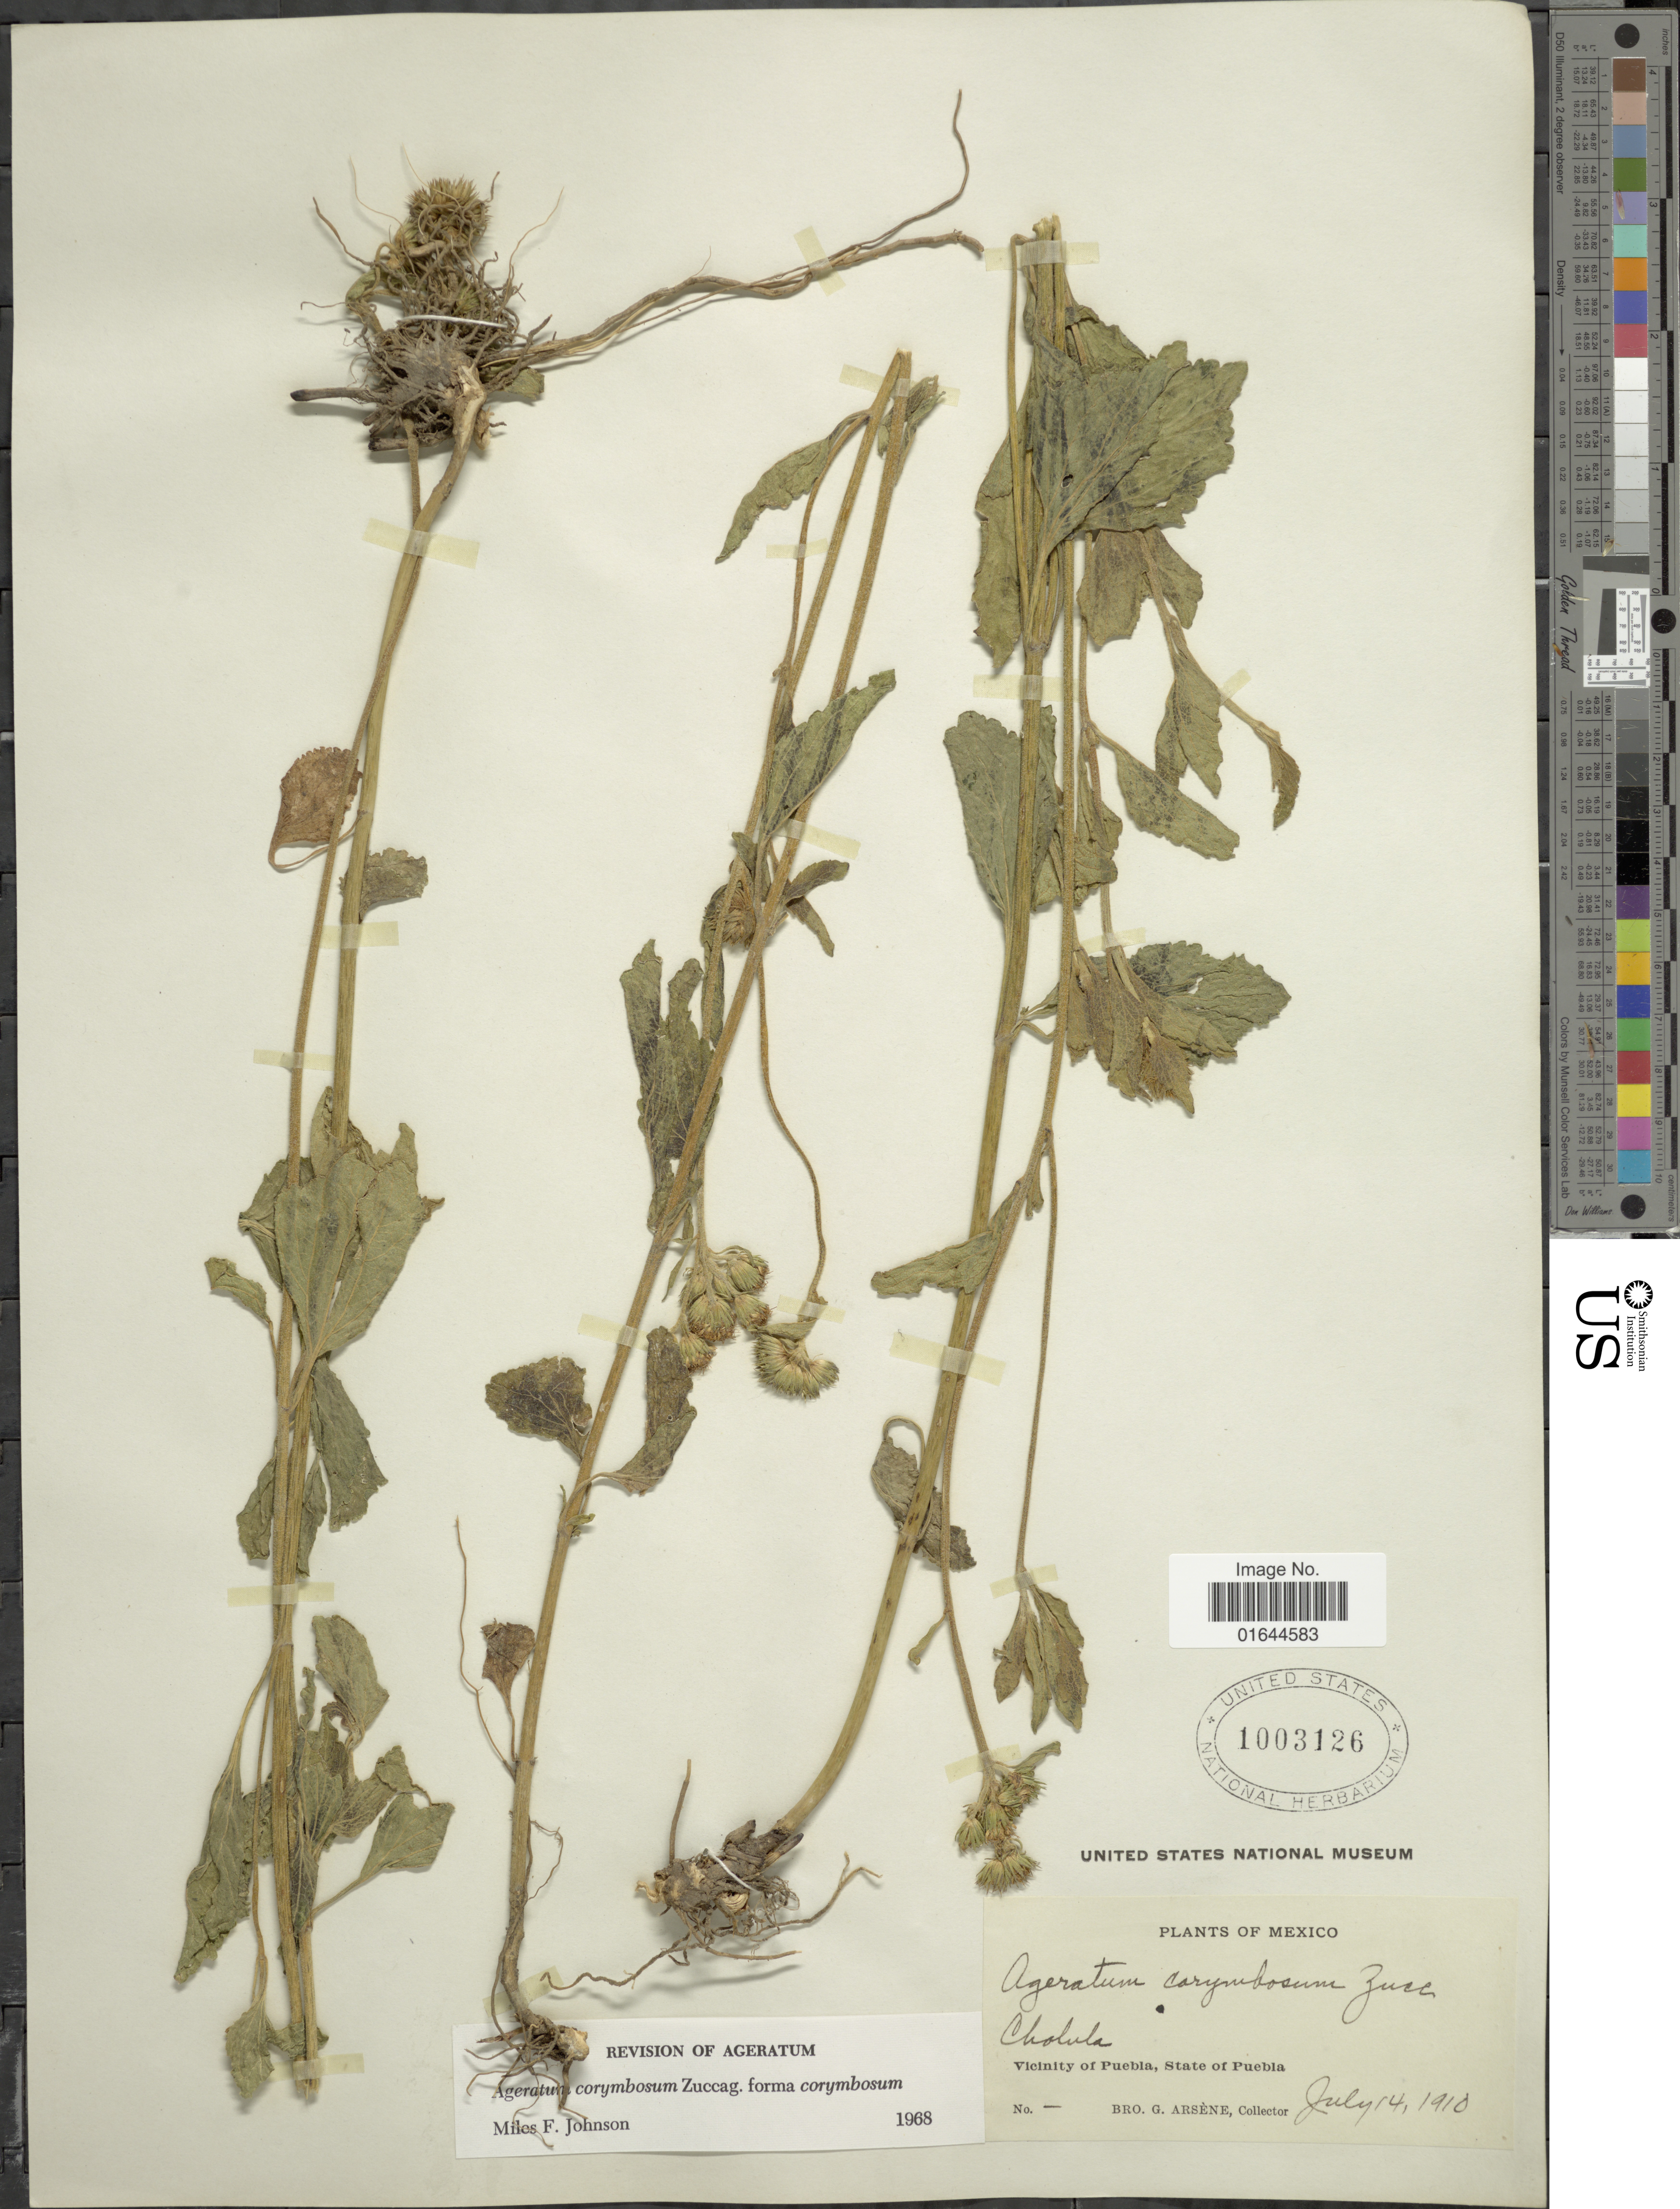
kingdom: Plantae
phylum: Tracheophyta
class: Magnoliopsida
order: Asterales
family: Asteraceae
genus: Ageratum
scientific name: Ageratum corymbosum f. corymbosum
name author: Zuccagni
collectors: Bro. G. Arsène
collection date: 1910-07-14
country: Mexico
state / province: Puebla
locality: Mexico, Cholula, Vicinity of Puebla, State of Puebla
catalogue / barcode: US 1003126